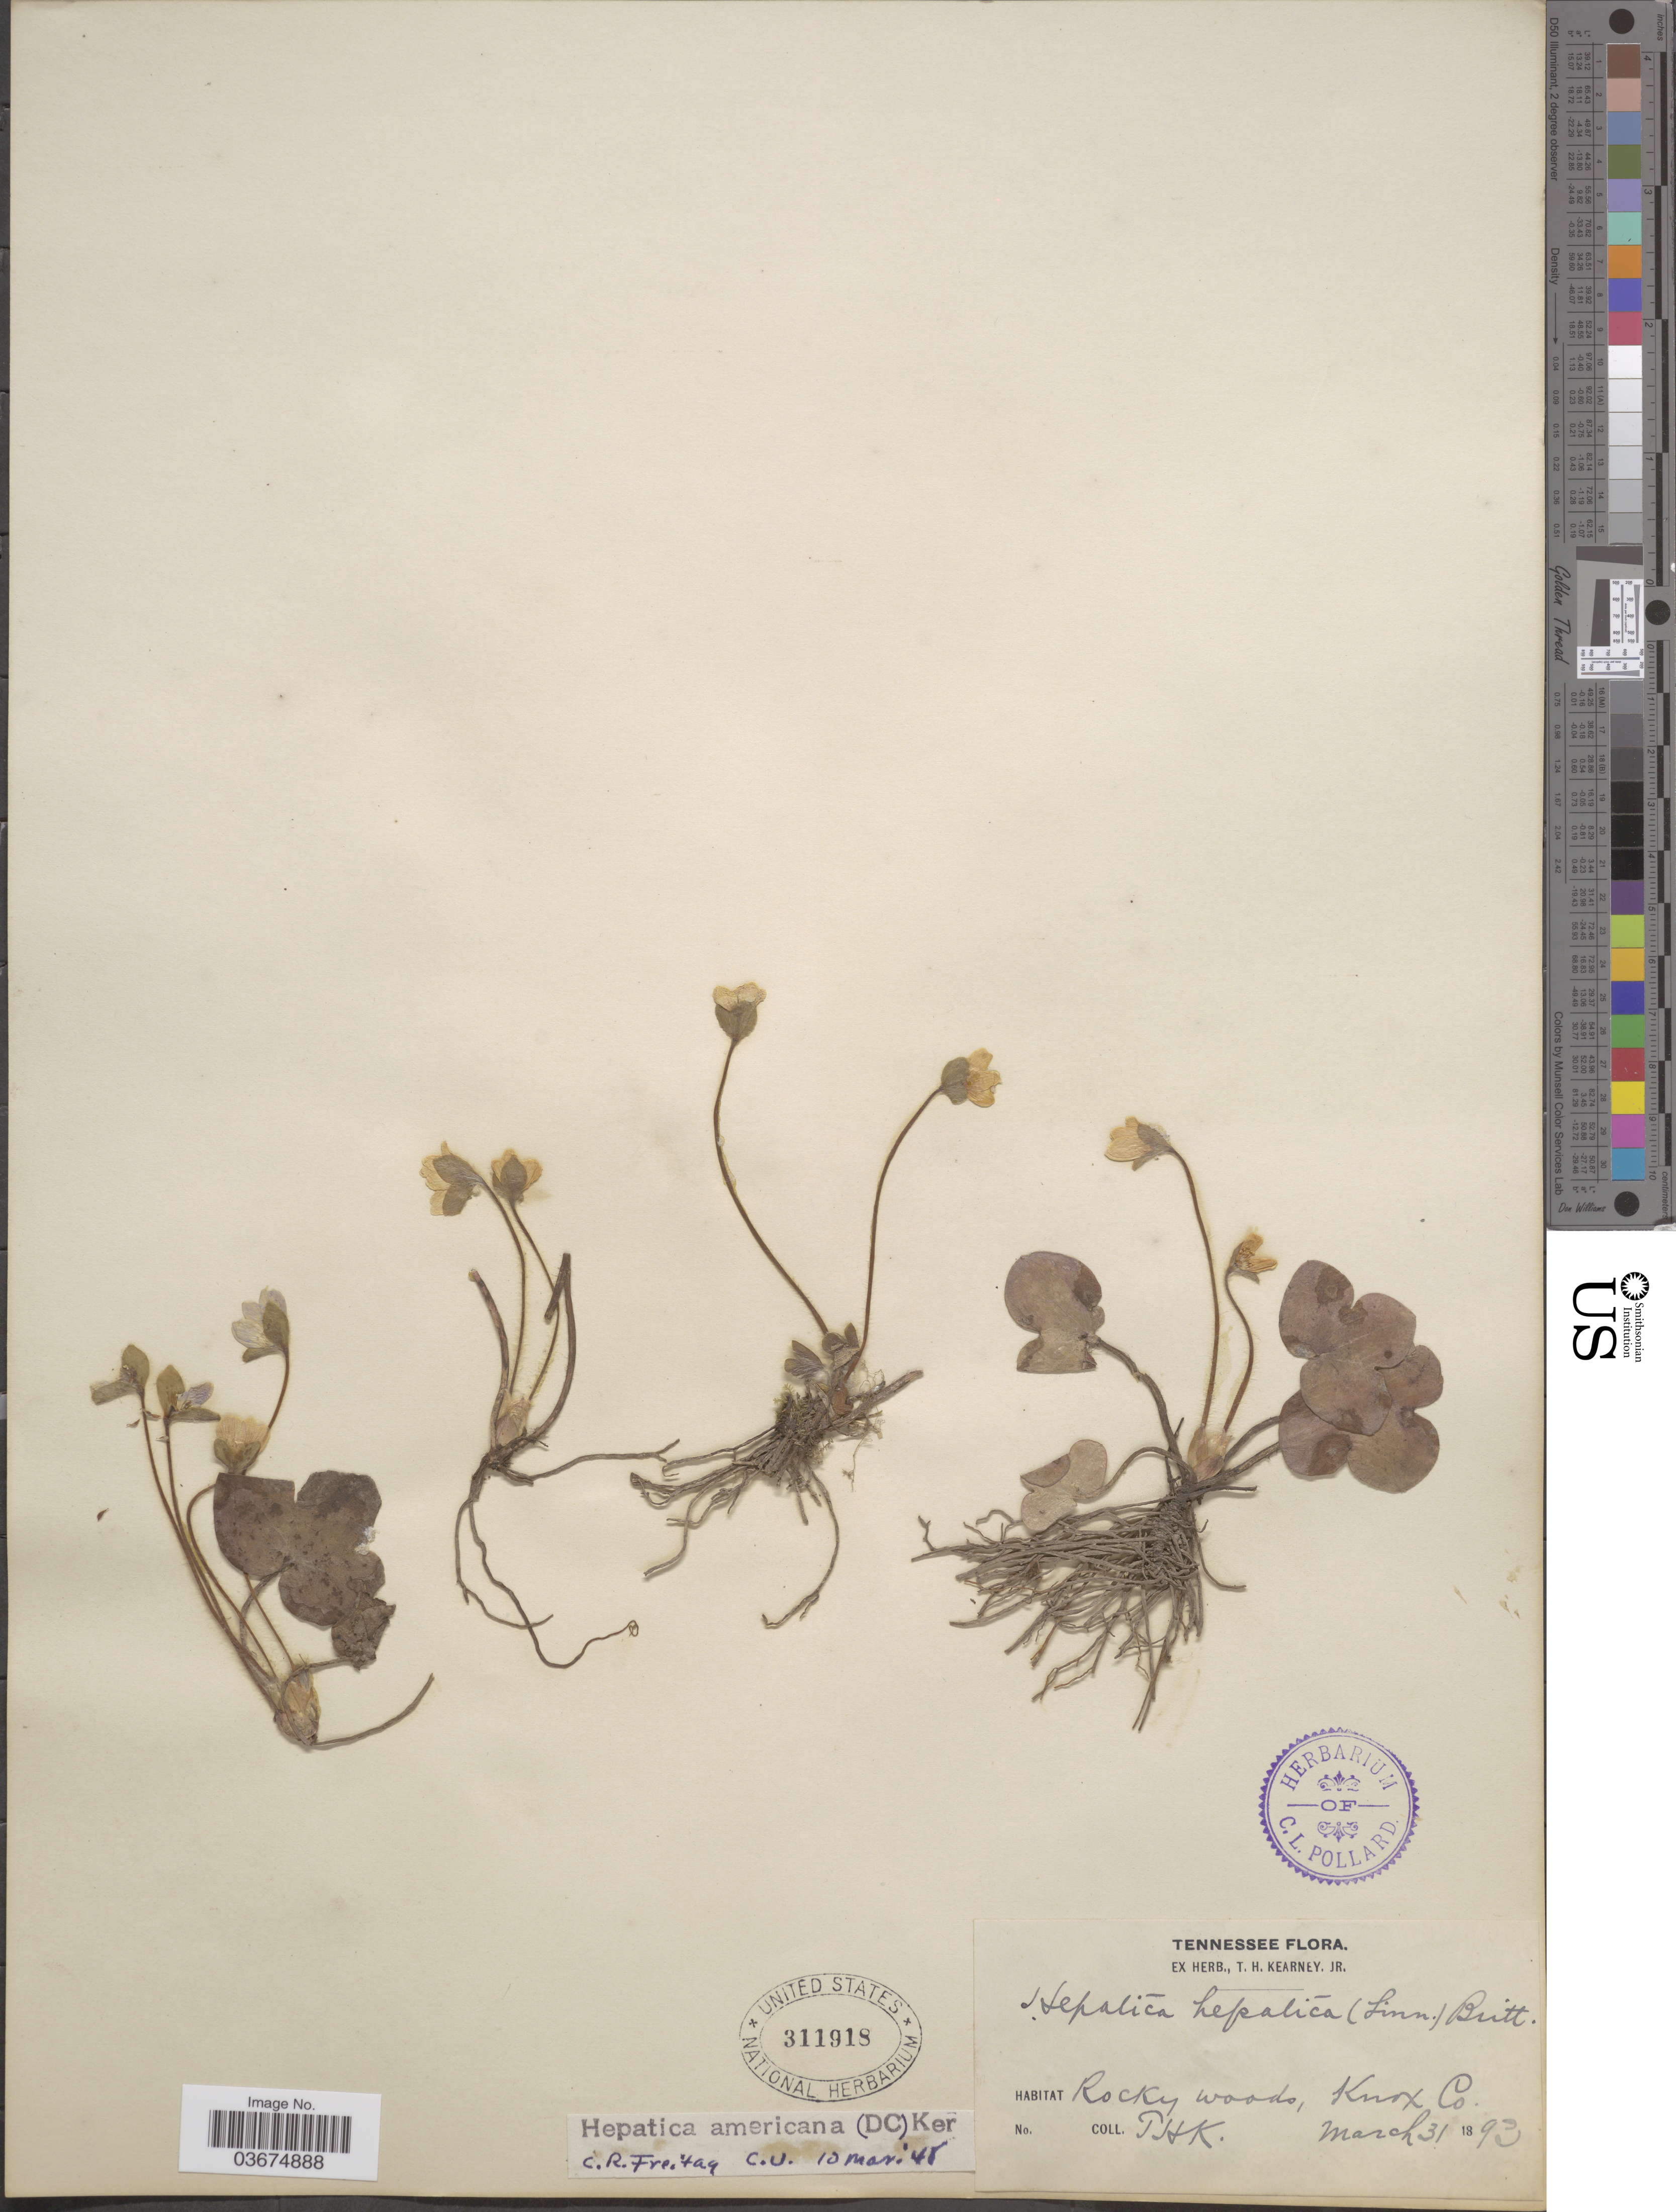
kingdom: Plantae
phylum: Tracheophyta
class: Magnoliopsida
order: Ranunculales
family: Ranunculaceae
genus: Hepatica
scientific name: Hepatica americana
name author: (DC.) Ker Gawl.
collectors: T. H. Kearney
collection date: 1893-03-31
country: United States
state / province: Tennessee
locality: Knox Co.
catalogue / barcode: US 311918